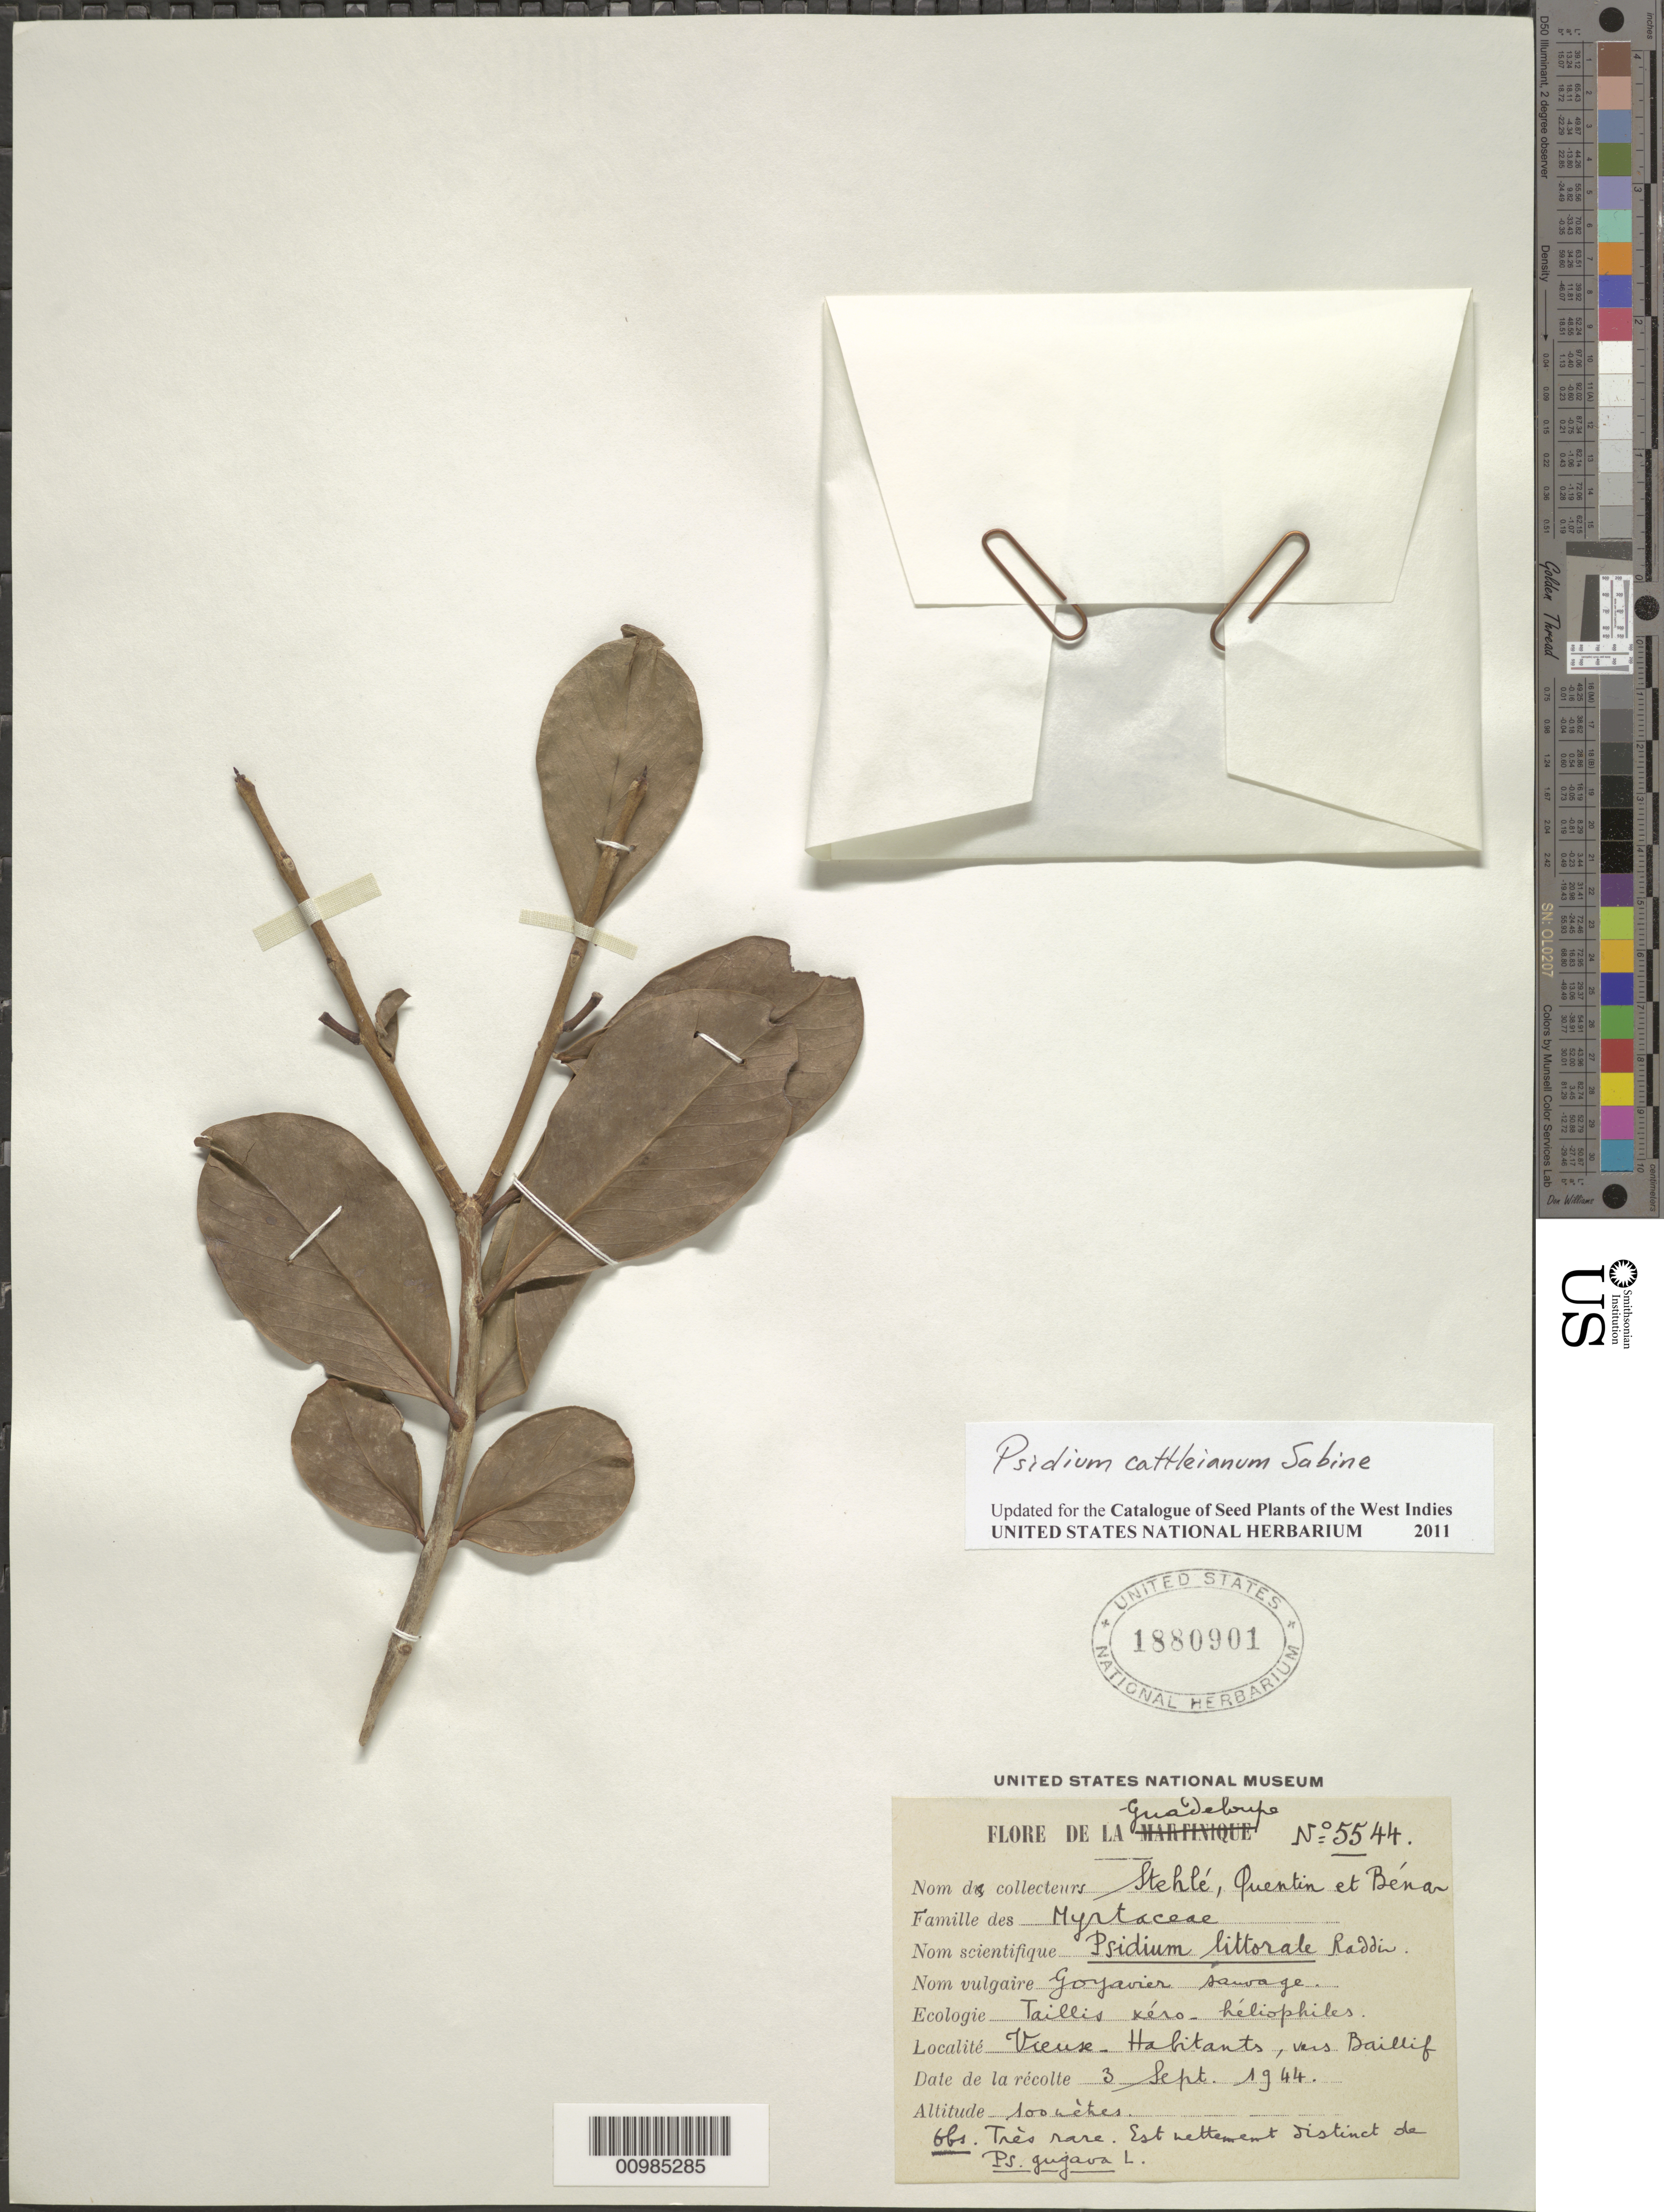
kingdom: Plantae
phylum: Tracheophyta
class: Magnoliopsida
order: Myrtales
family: Myrtaceae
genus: Psidium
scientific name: Psidium cattleyanum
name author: Sabine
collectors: H. Stehlé & R. Quentin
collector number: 5544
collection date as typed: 03 Sep 1944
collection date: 1944-09-03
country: Guadeloupe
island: Basse Terre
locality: Benary, E.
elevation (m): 100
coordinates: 0 N, 0 E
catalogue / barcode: US 1880901